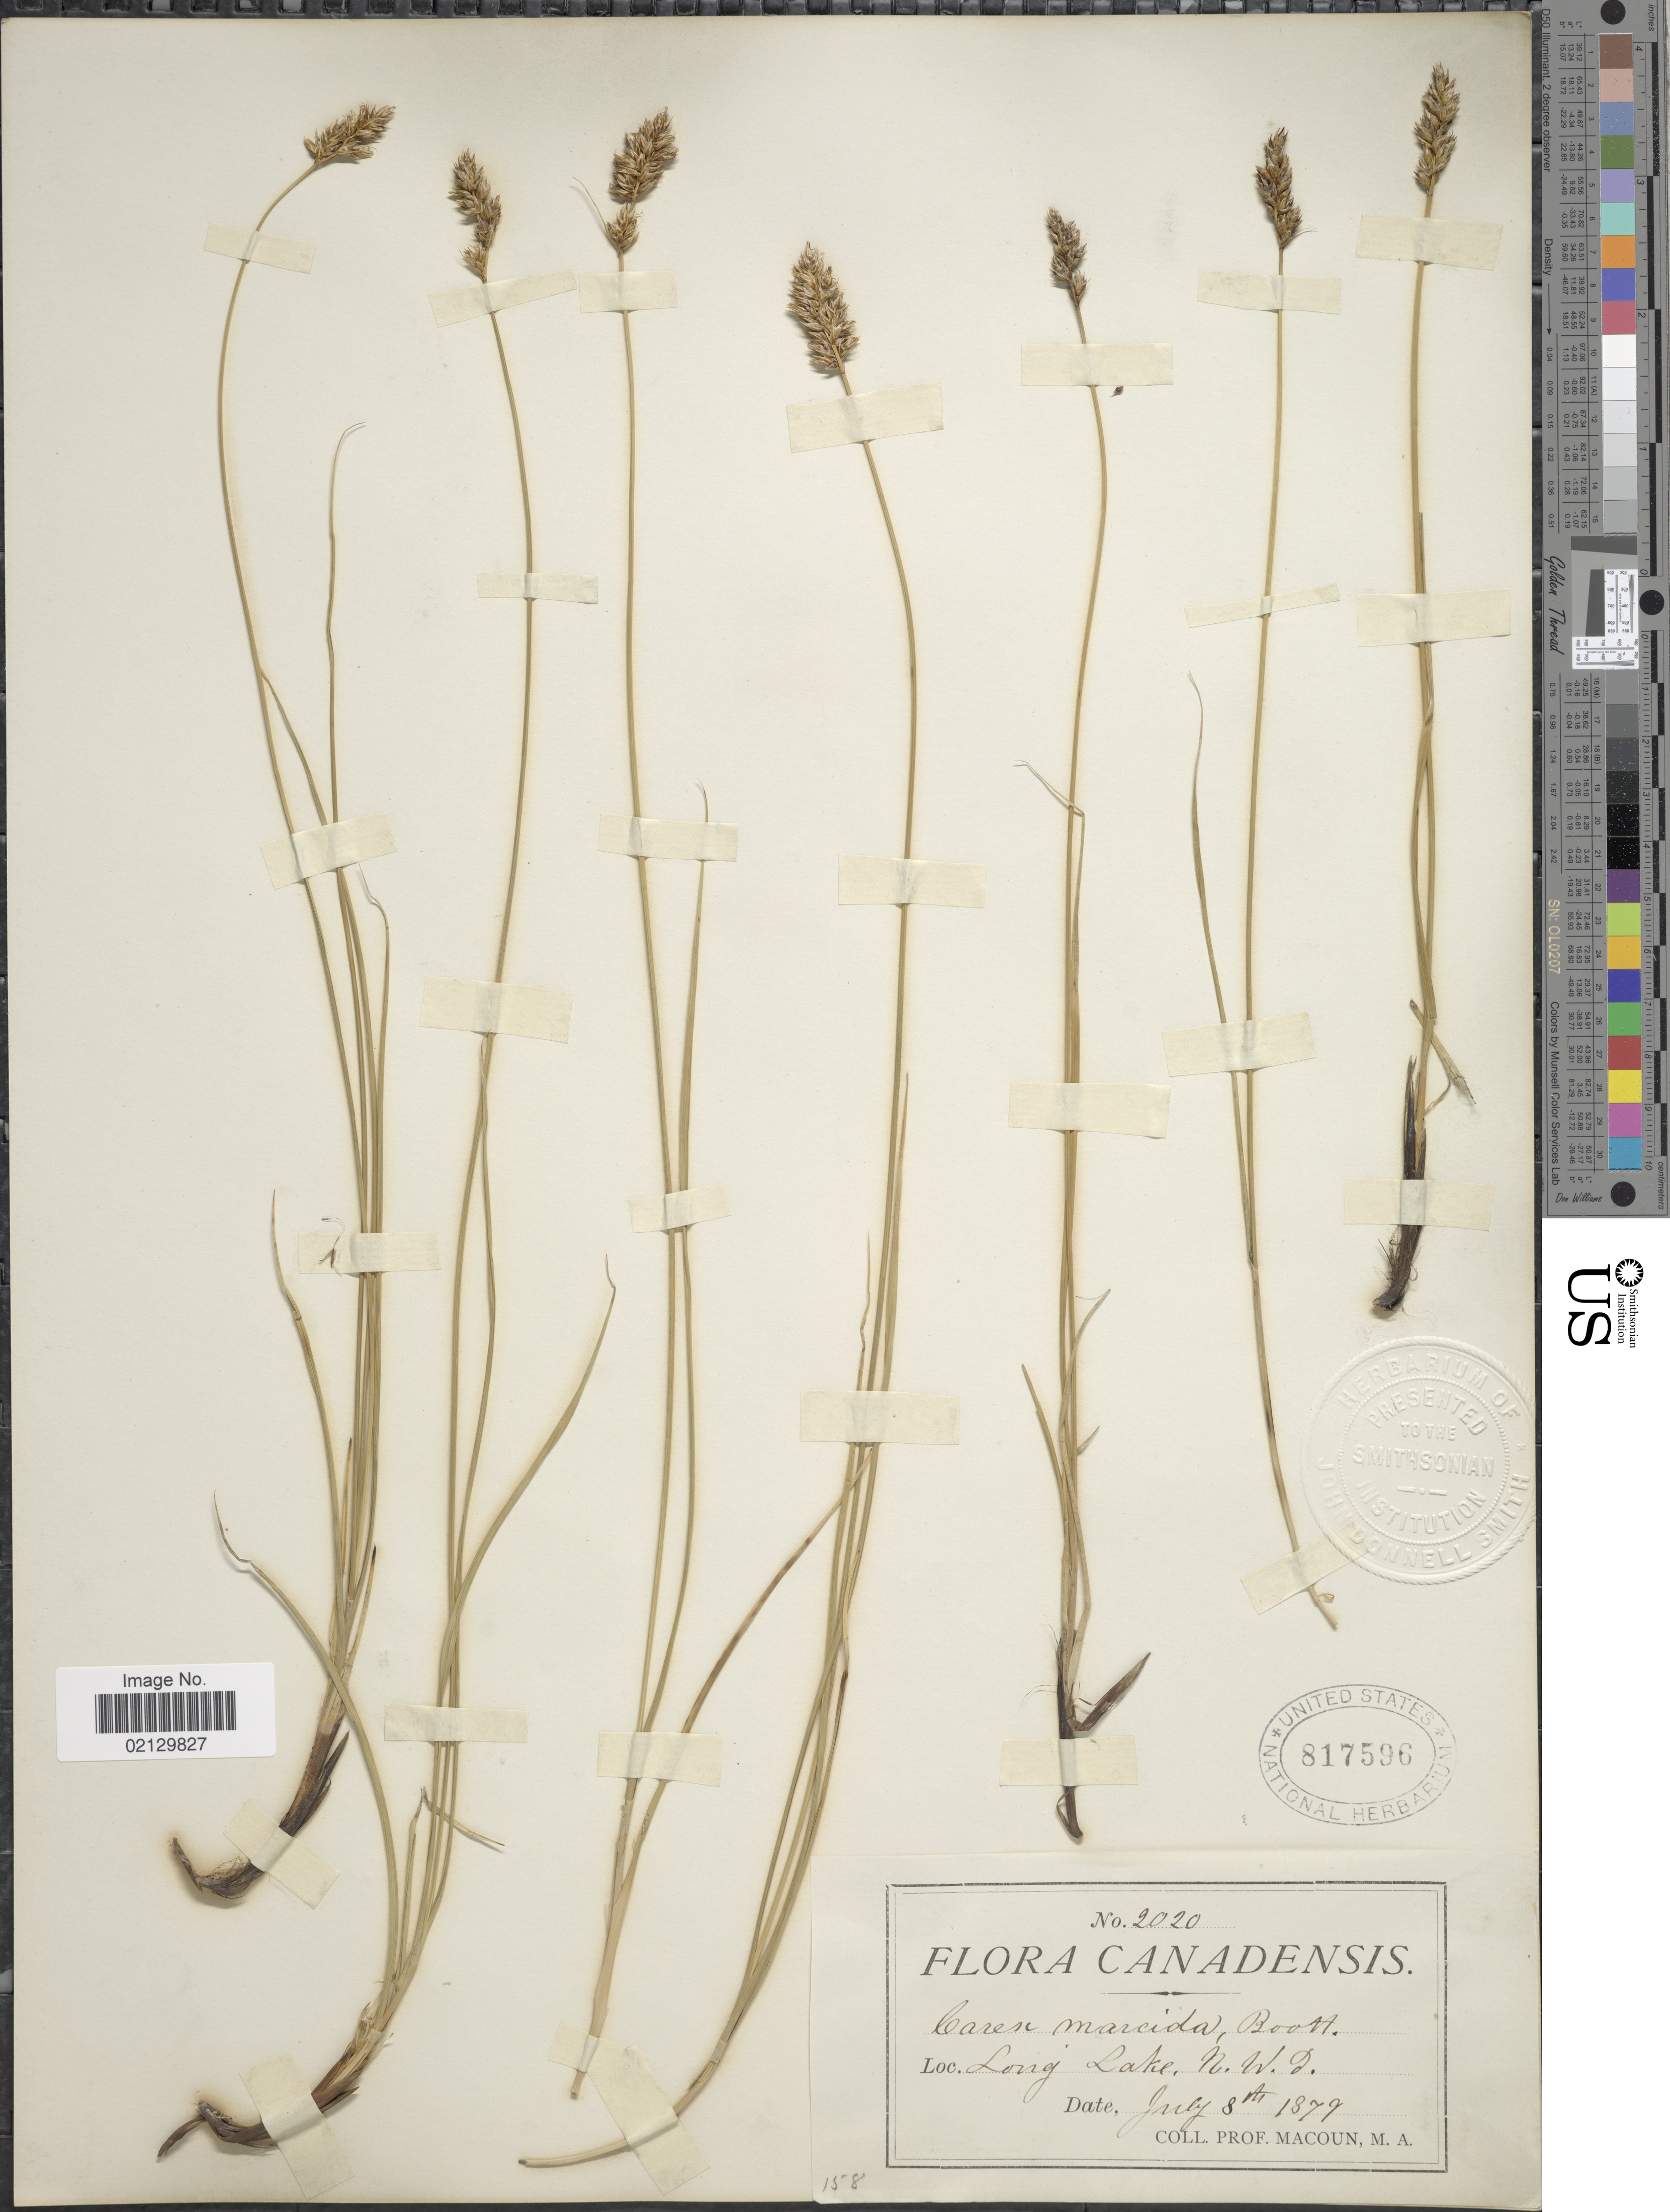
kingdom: Plantae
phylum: Tracheophyta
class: Liliopsida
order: Poales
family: Cyperaceae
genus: Carex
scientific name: Carex praegracilis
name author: W. Boott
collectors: -- Macoun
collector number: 2020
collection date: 1879-07-08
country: Canada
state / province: Northwest Territories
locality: Long Lake, N.W.T.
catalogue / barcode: US 817596